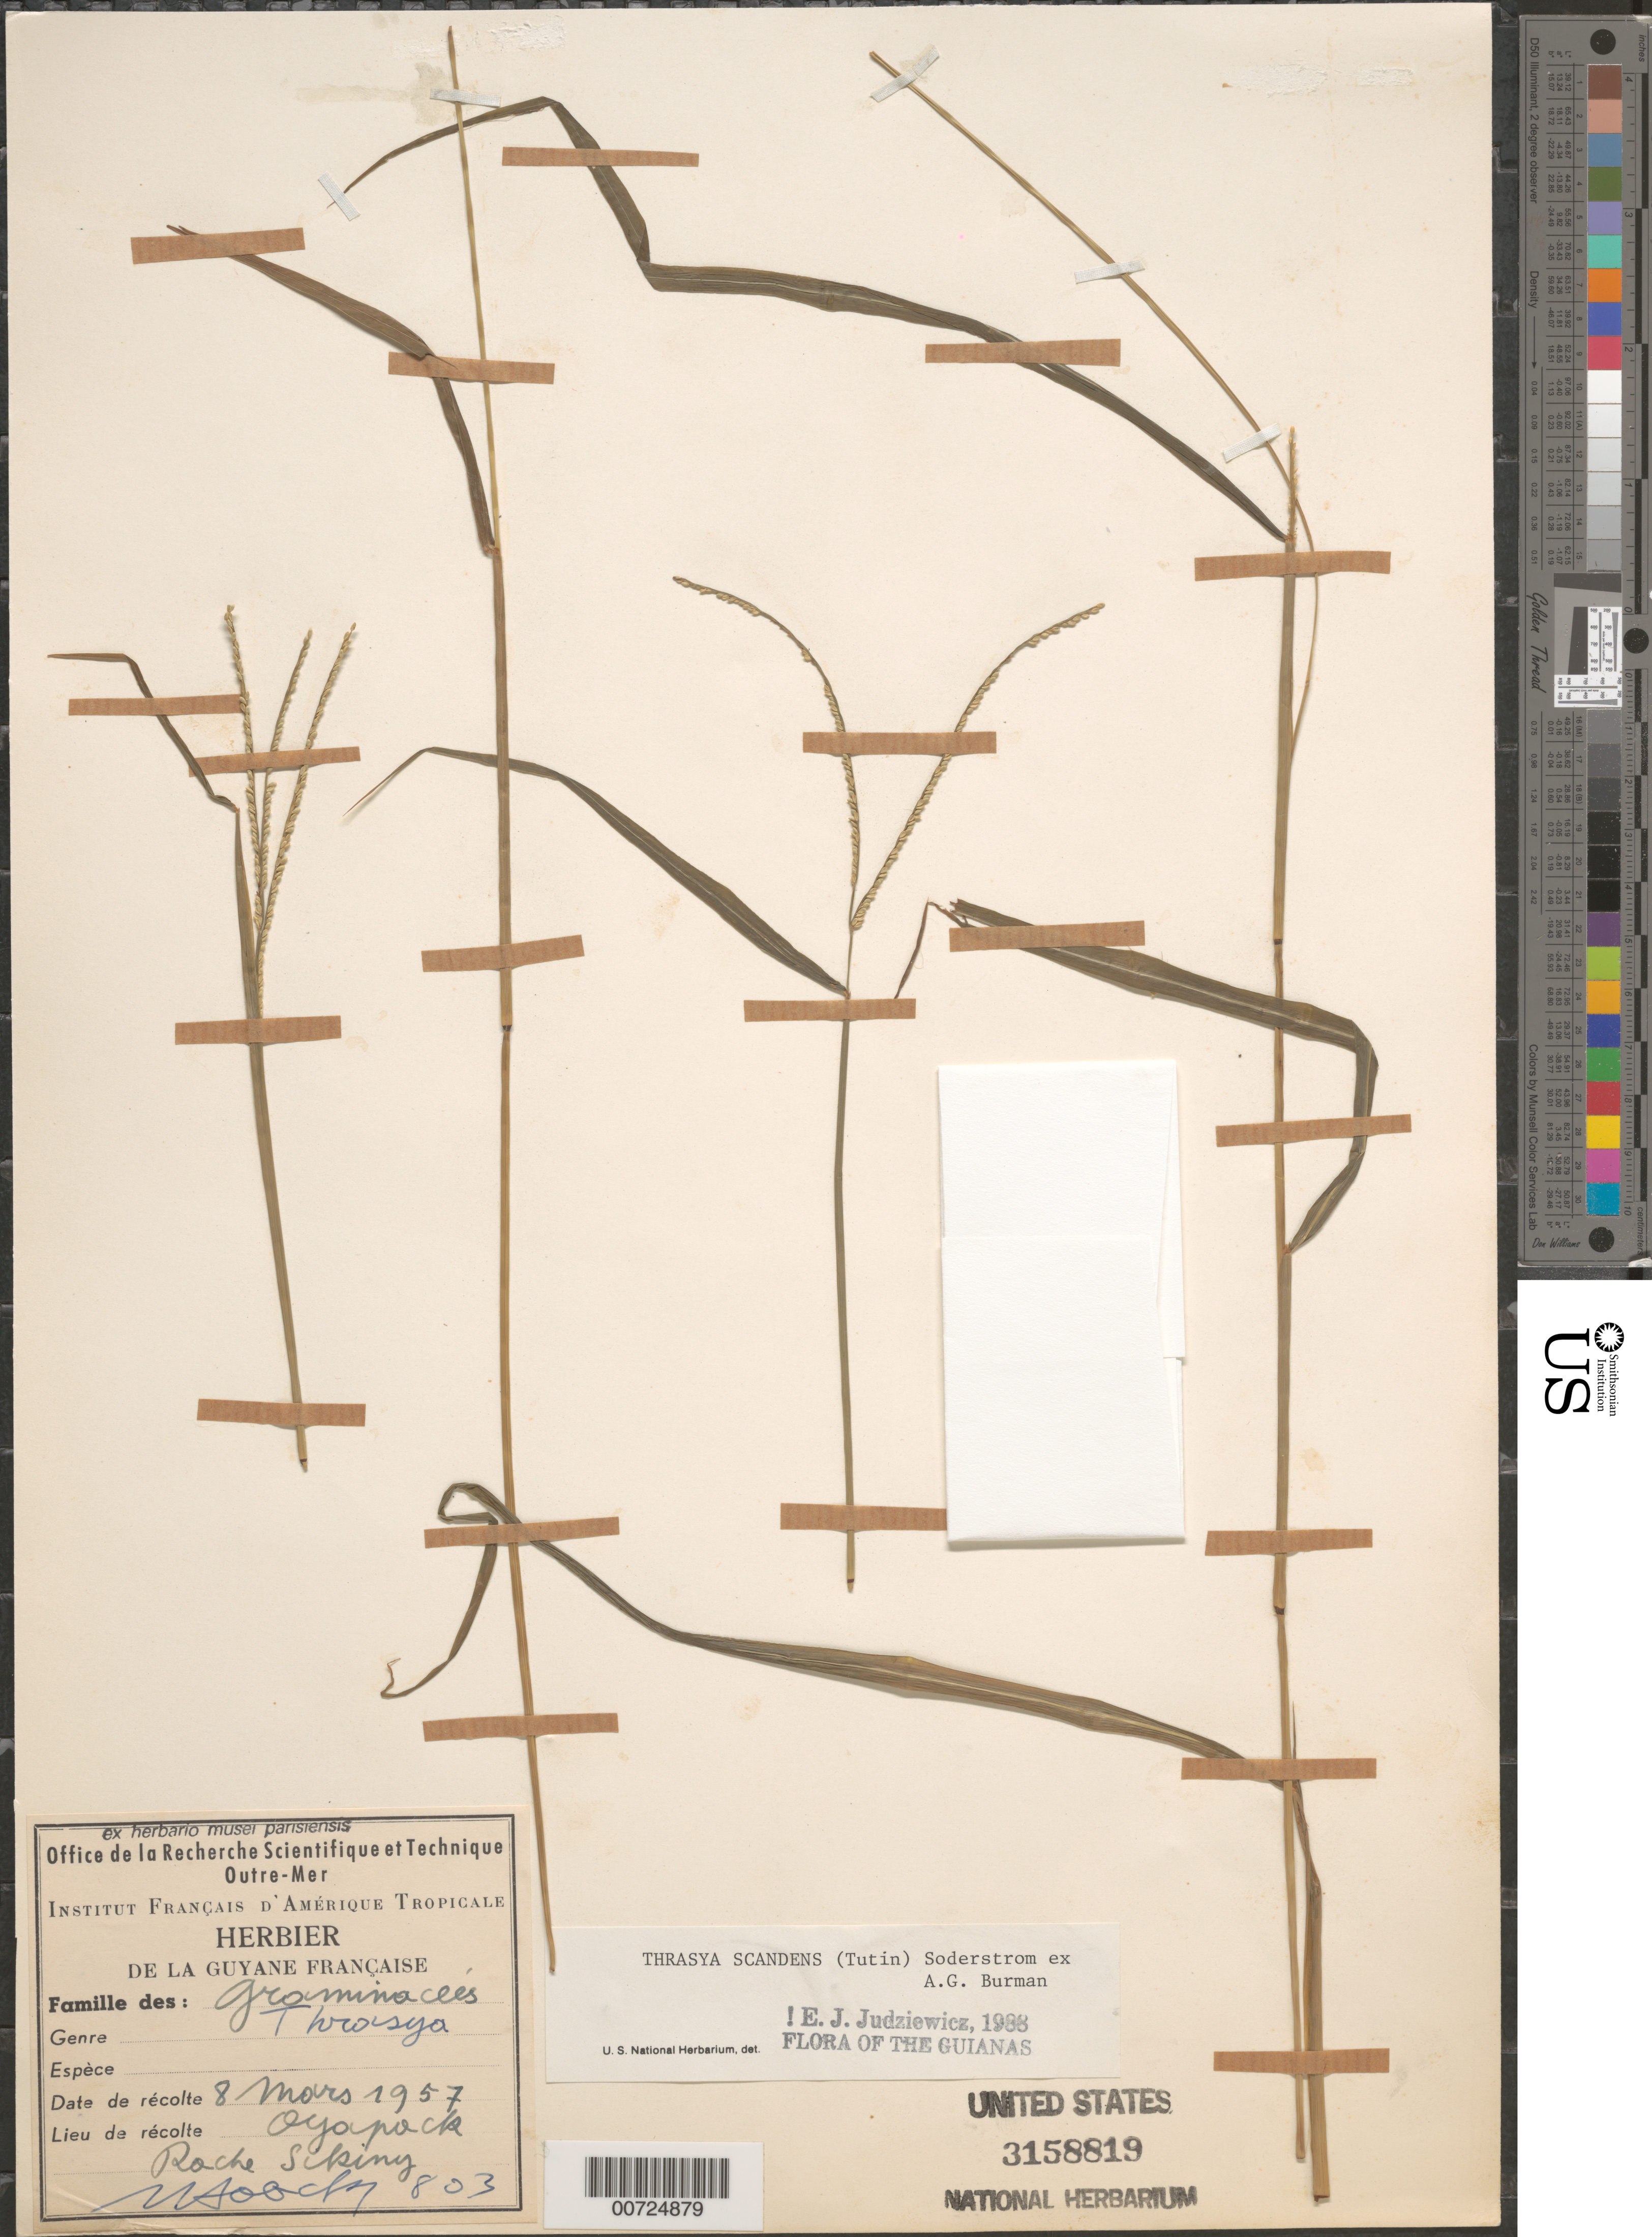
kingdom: Plantae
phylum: Tracheophyta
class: Liliopsida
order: Poales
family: Poaceae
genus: Paspalum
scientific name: Paspalum scandens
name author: Tutin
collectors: J. Hoock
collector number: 803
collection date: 1957-03-08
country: French Guiana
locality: Guyane Française. Oyapock. Roche Sikiny.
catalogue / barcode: US 3158819